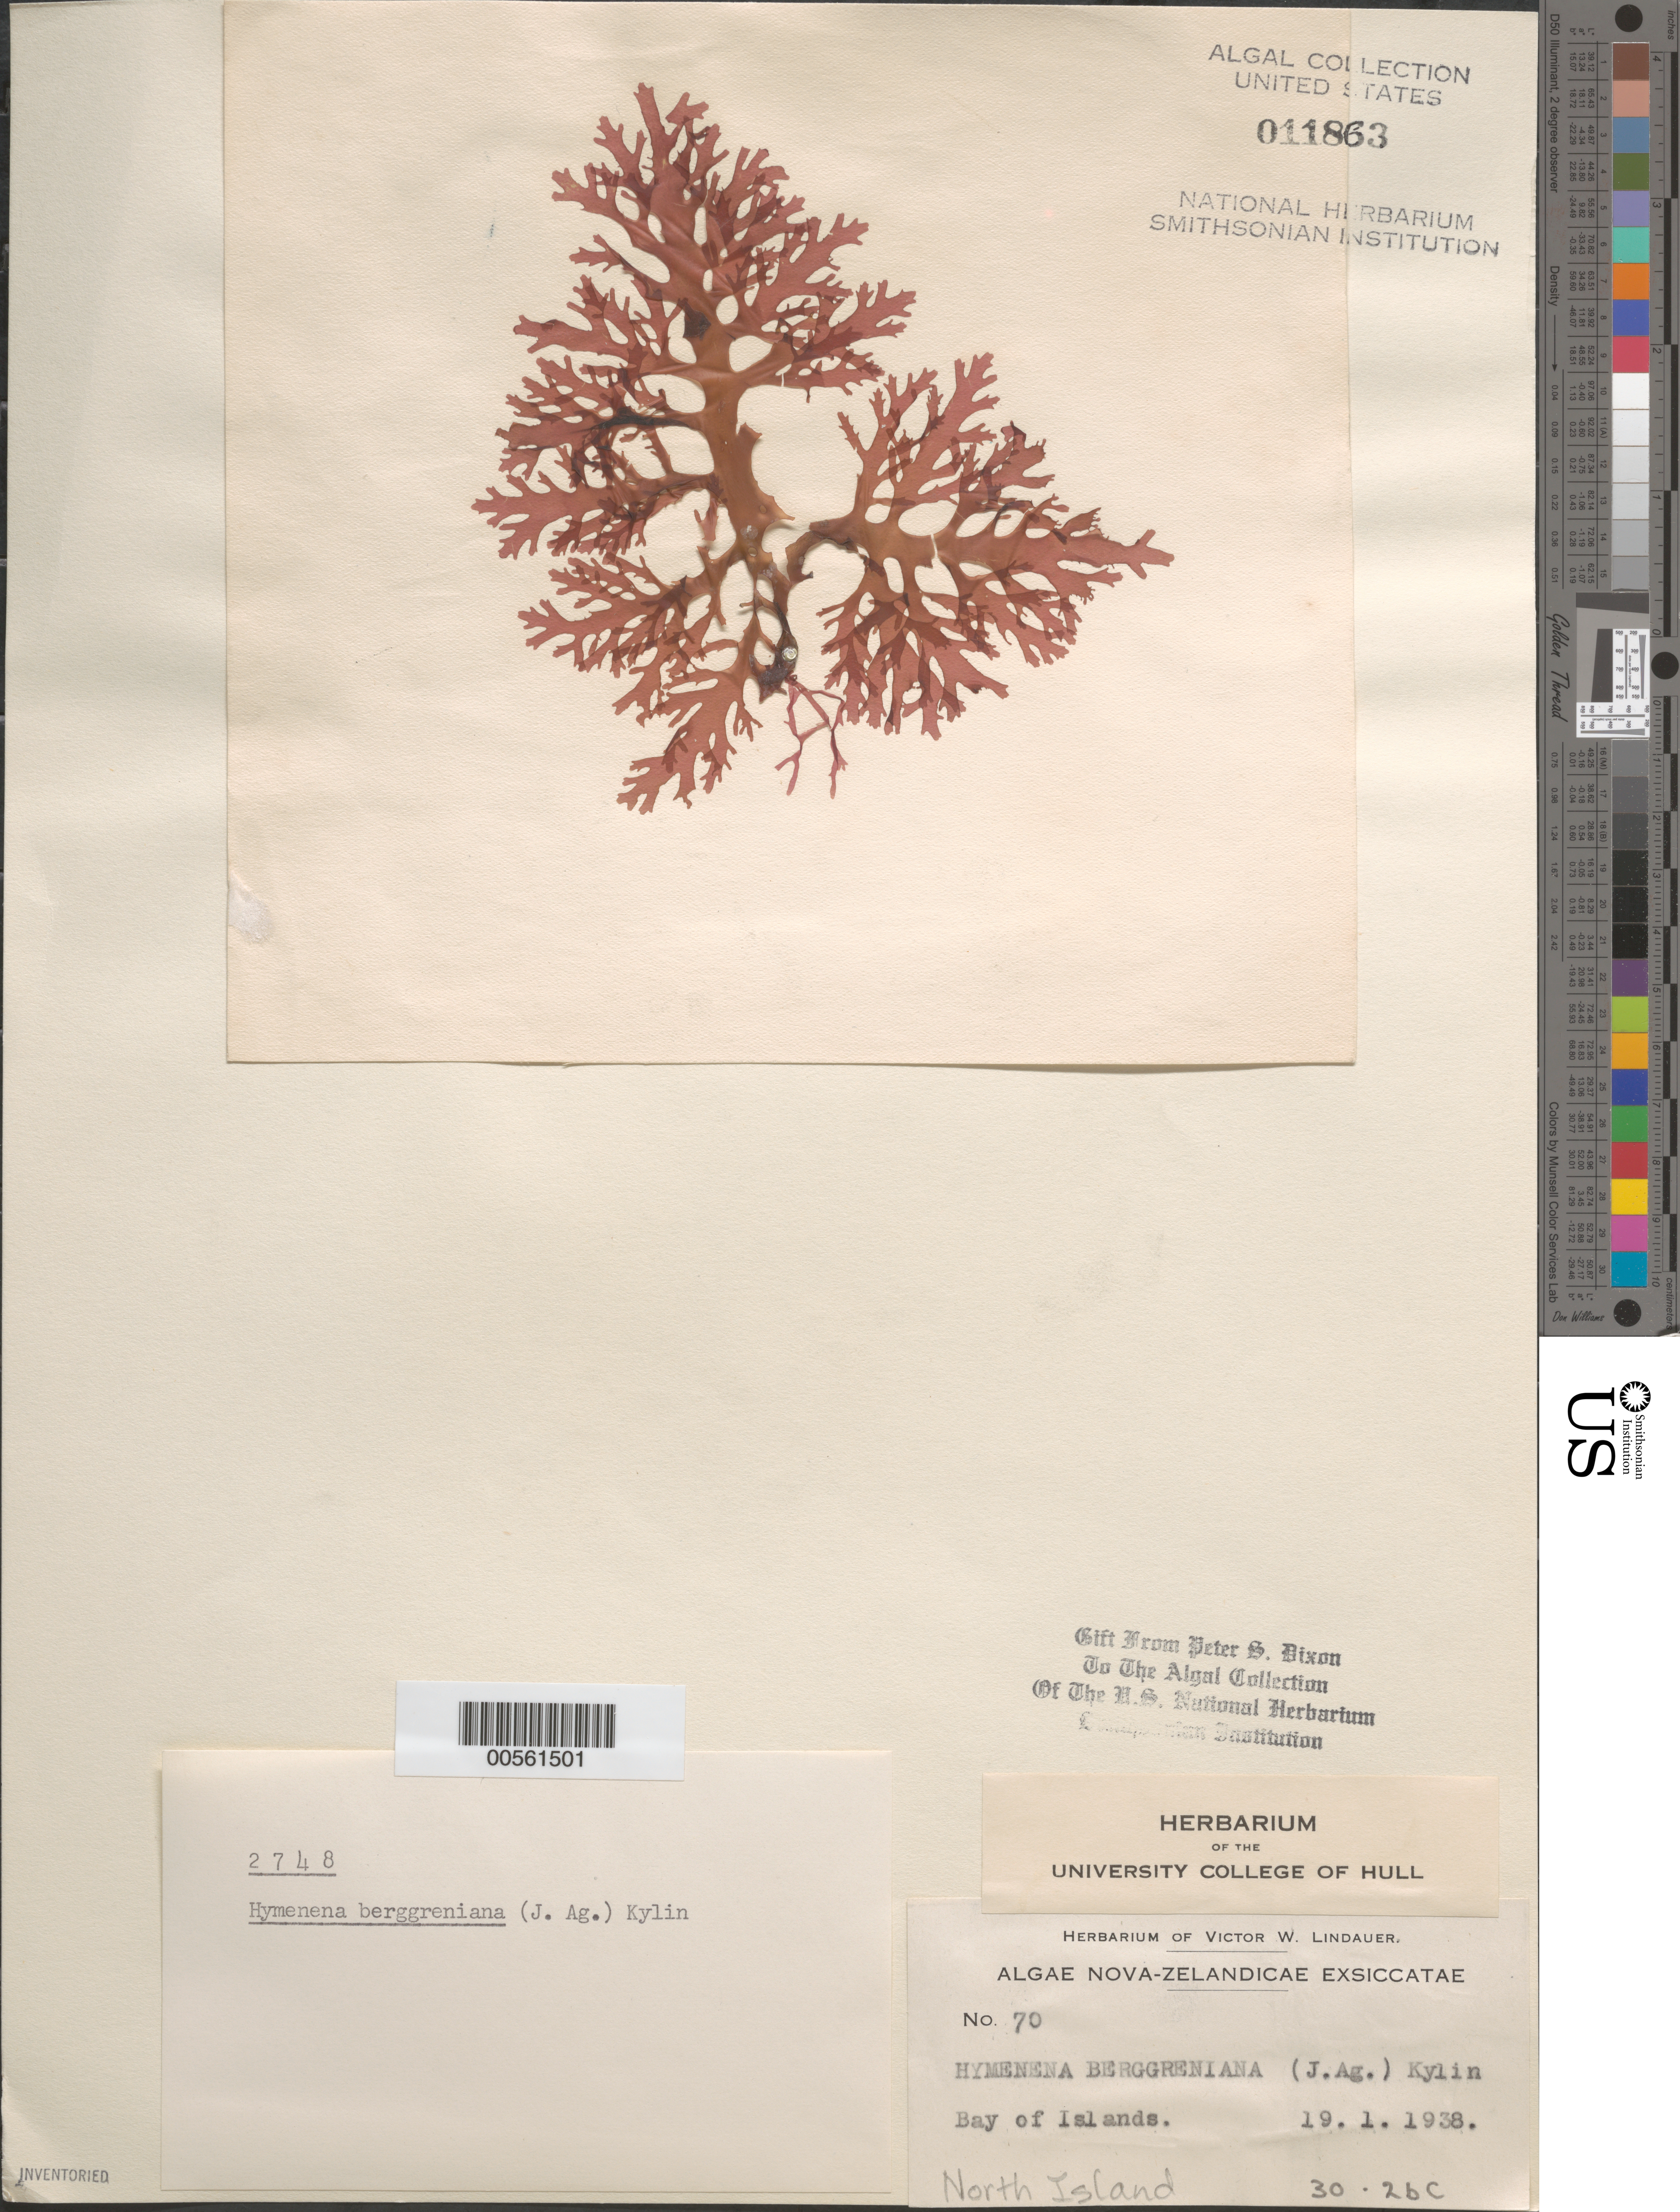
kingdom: Plantae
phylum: Rhodophyta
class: Florideophyceae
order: Ceramiales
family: Delesseriaceae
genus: Hymenena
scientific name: Hymenena berggreniana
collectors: V. Lindauer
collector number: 70 & PSD 2748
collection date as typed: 19 Jan 1938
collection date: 1938-01-19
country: New Zealand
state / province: Northland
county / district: Far North District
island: North Island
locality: Bay of Islands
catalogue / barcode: US 11863